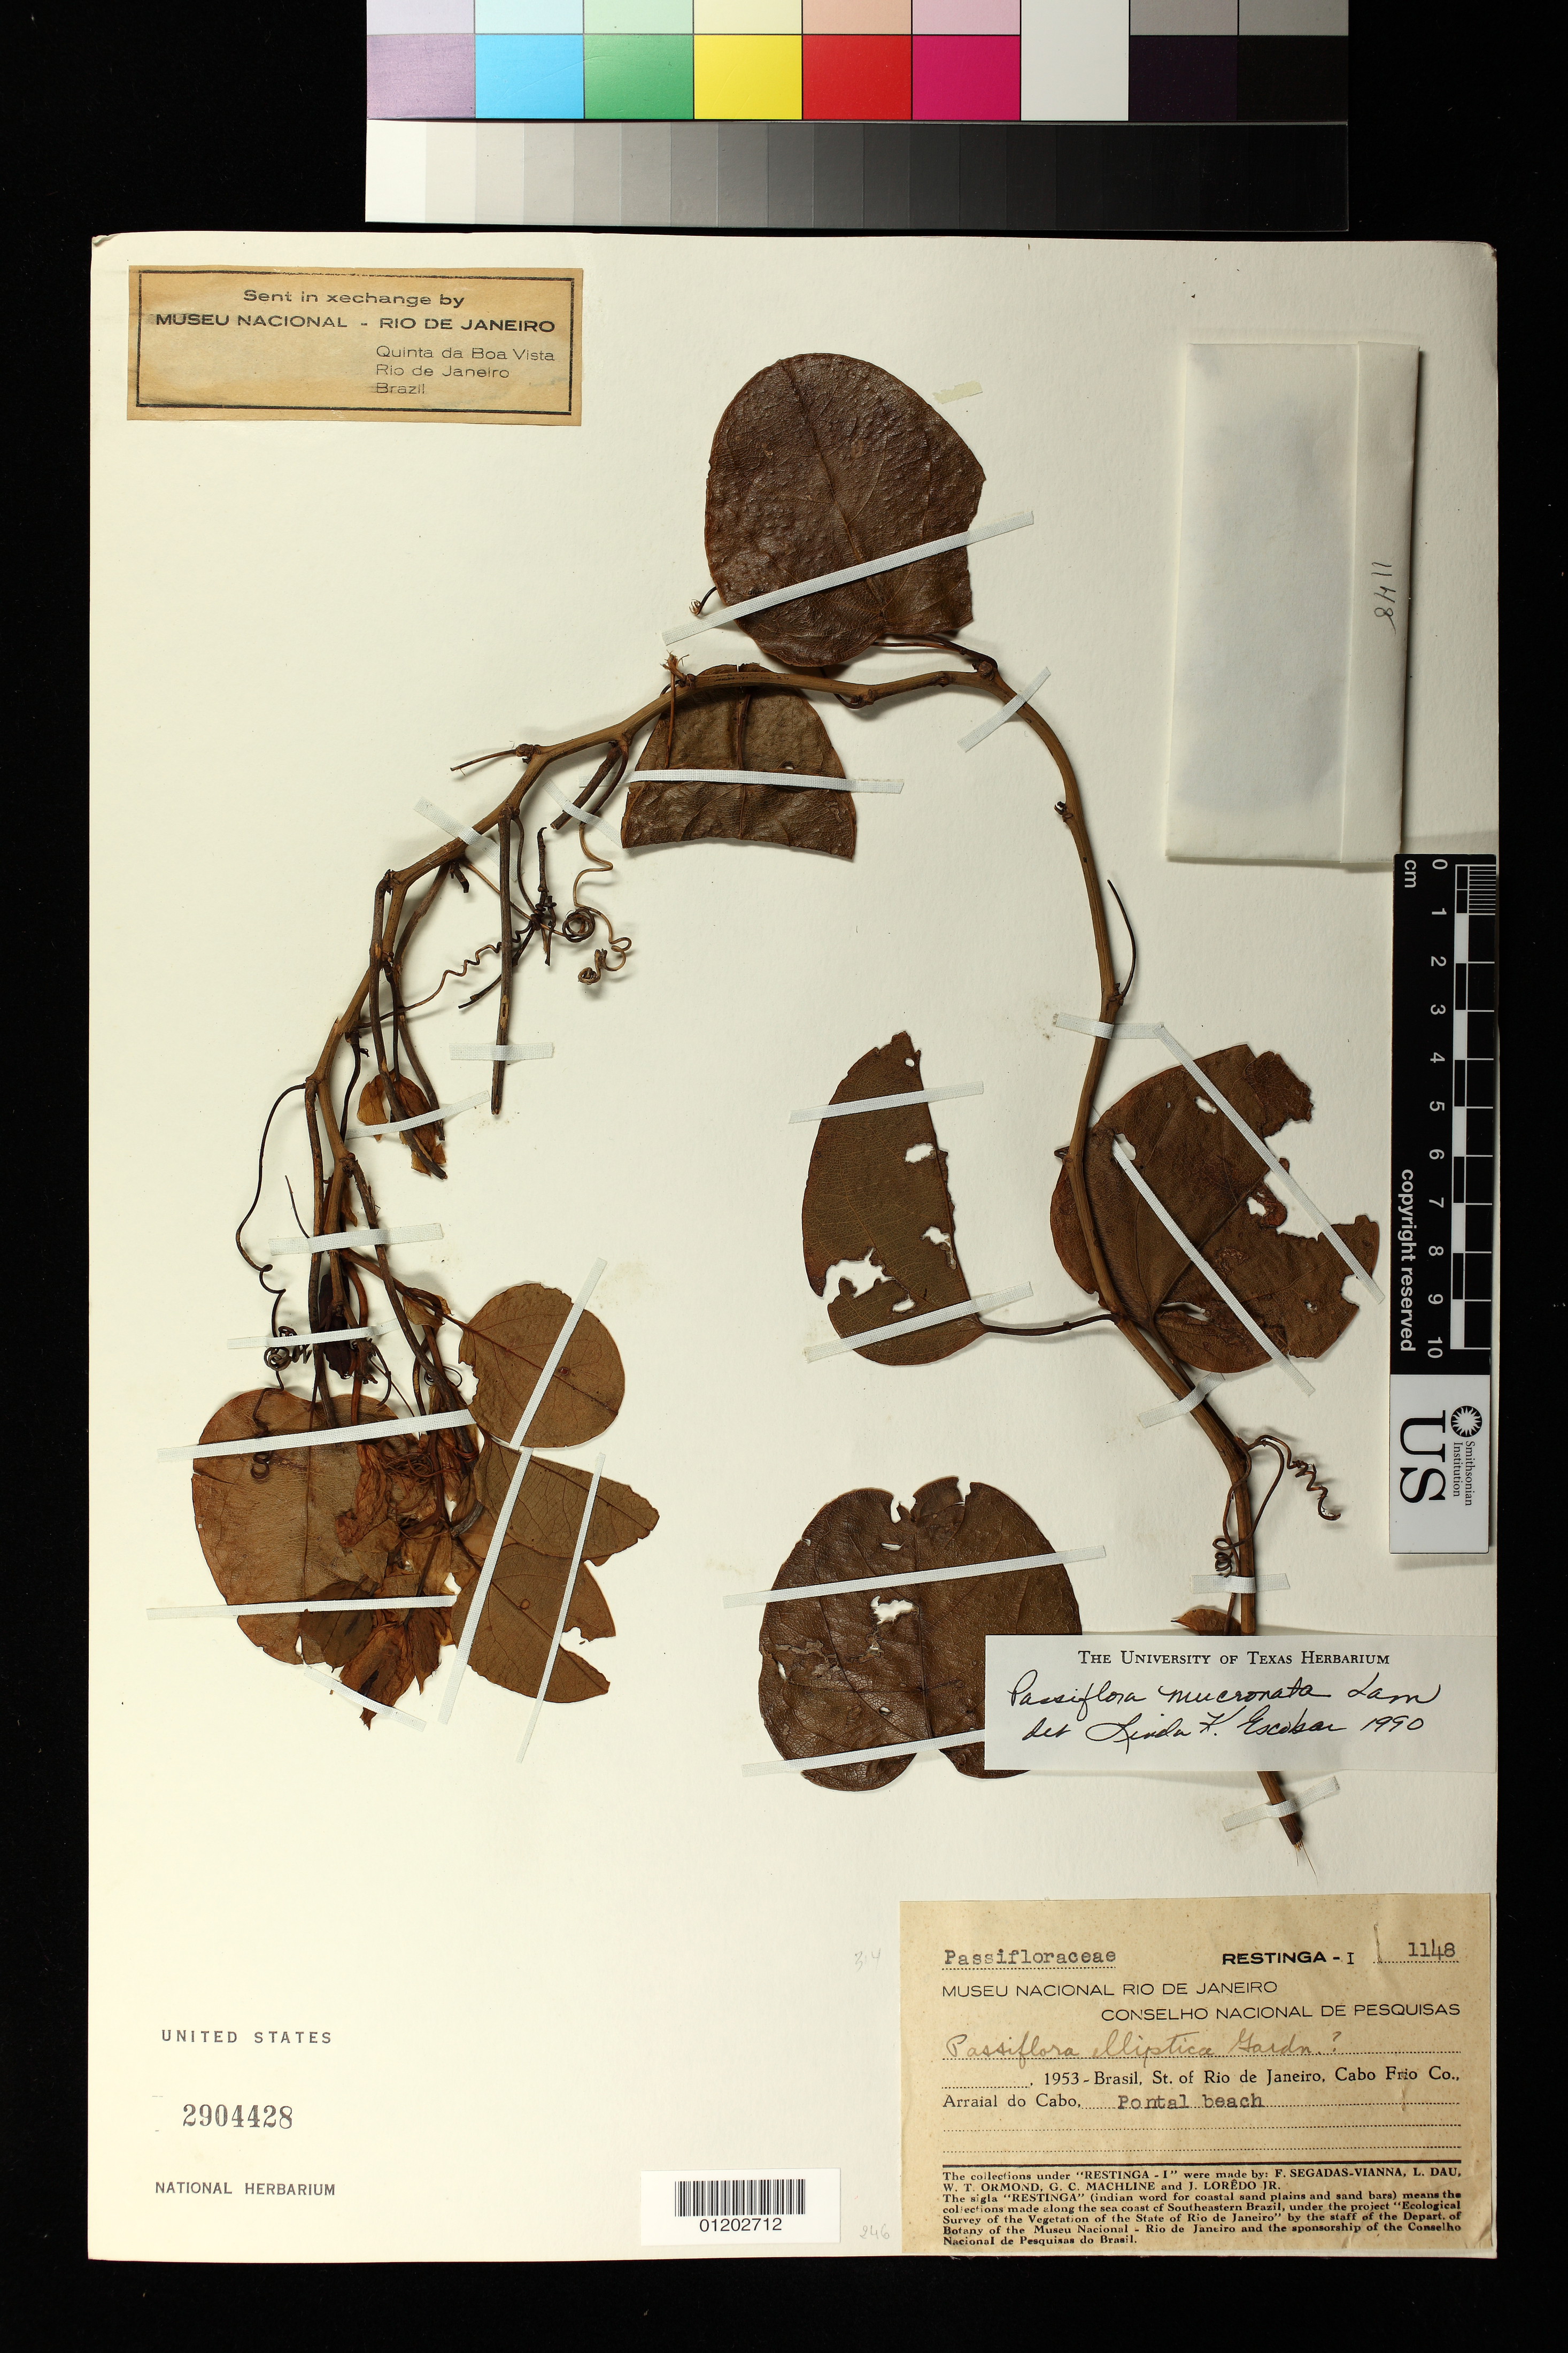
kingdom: Plantae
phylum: Tracheophyta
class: Magnoliopsida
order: Malpighiales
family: Passifloraceae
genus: Passiflora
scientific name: Passiflora mucronata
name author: Sessé & Moc.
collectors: F. Segadas-Vianna, L. Dau, W. T. Ormond, G. Machline & J. Lorêdo Jr.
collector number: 1148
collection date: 1953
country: Brazil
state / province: Rio de Janeiro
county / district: Arraial do Cabo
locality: Pontal beach (along the sea coast of southeastern Brazil)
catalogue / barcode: US 2904428